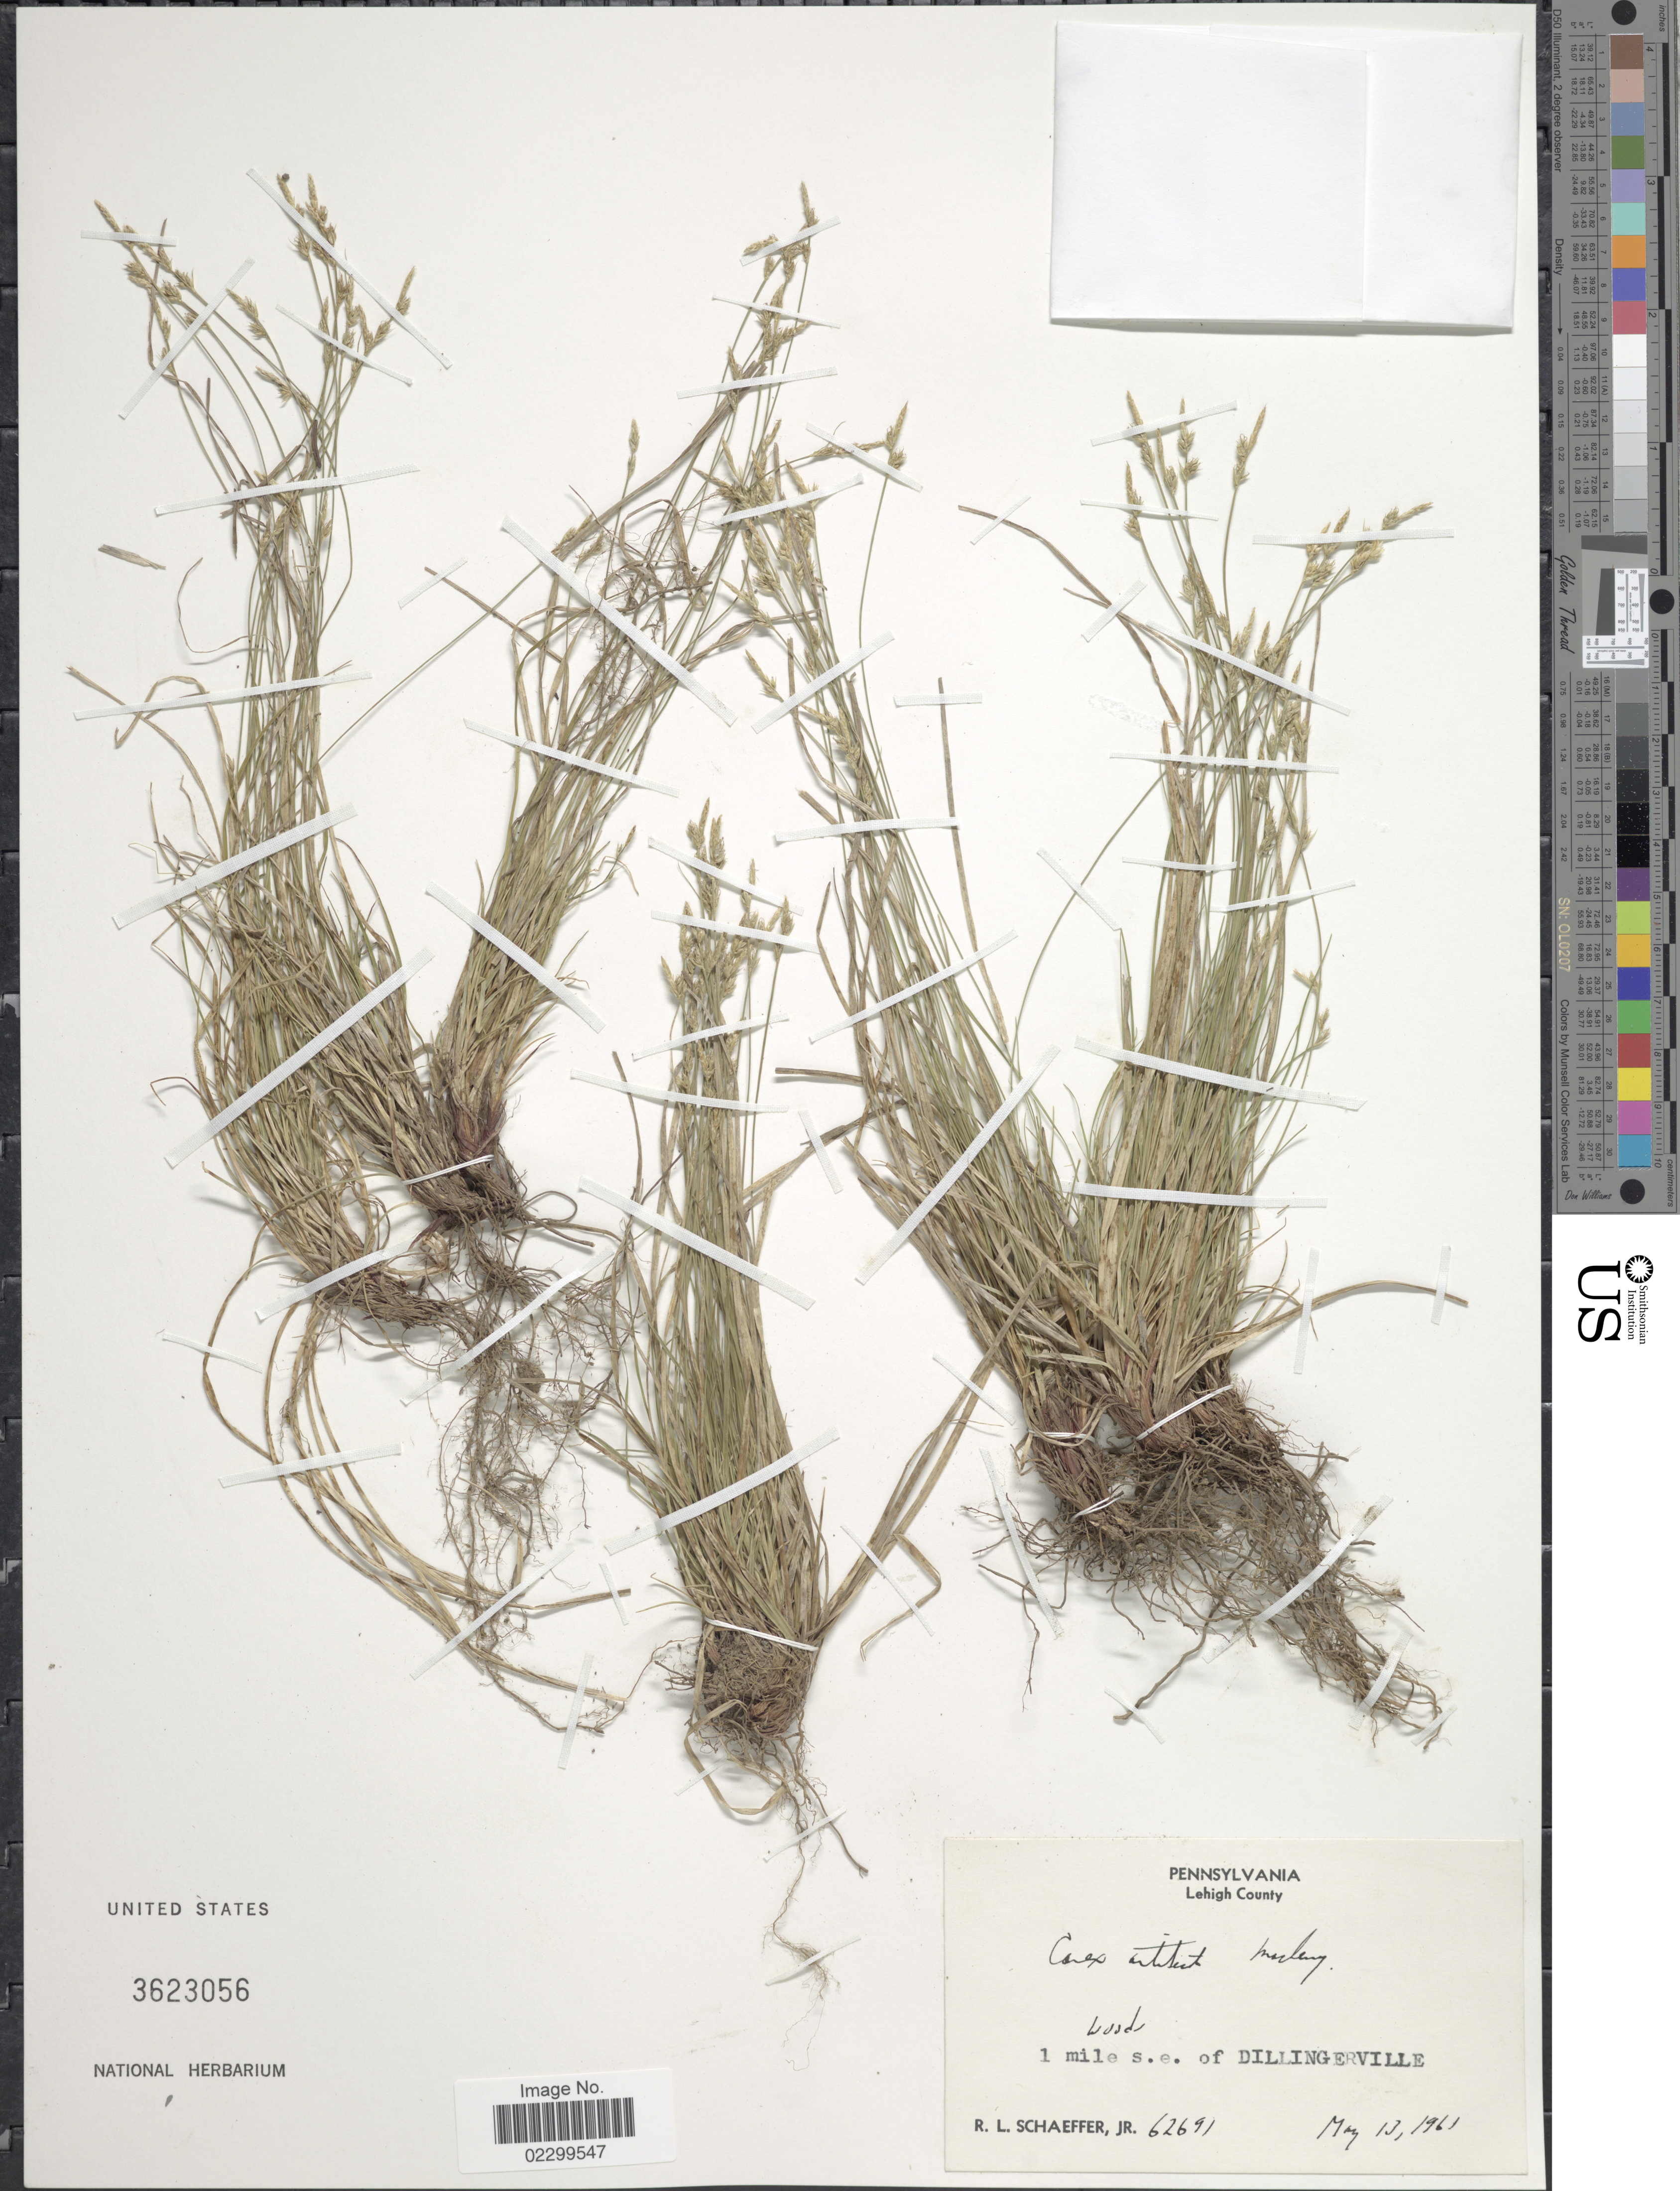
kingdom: Plantae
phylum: Tracheophyta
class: Liliopsida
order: Poales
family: Cyperaceae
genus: Carex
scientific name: Carex albicans var. albicans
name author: Willd. ex Spreng.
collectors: R. L. Schaeffer Jr.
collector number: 62691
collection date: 1961-05-13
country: United States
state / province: Pennsylvania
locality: Lehigh County, wood, 1 mile s.e. of Dillingerville.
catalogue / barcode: US 3623056